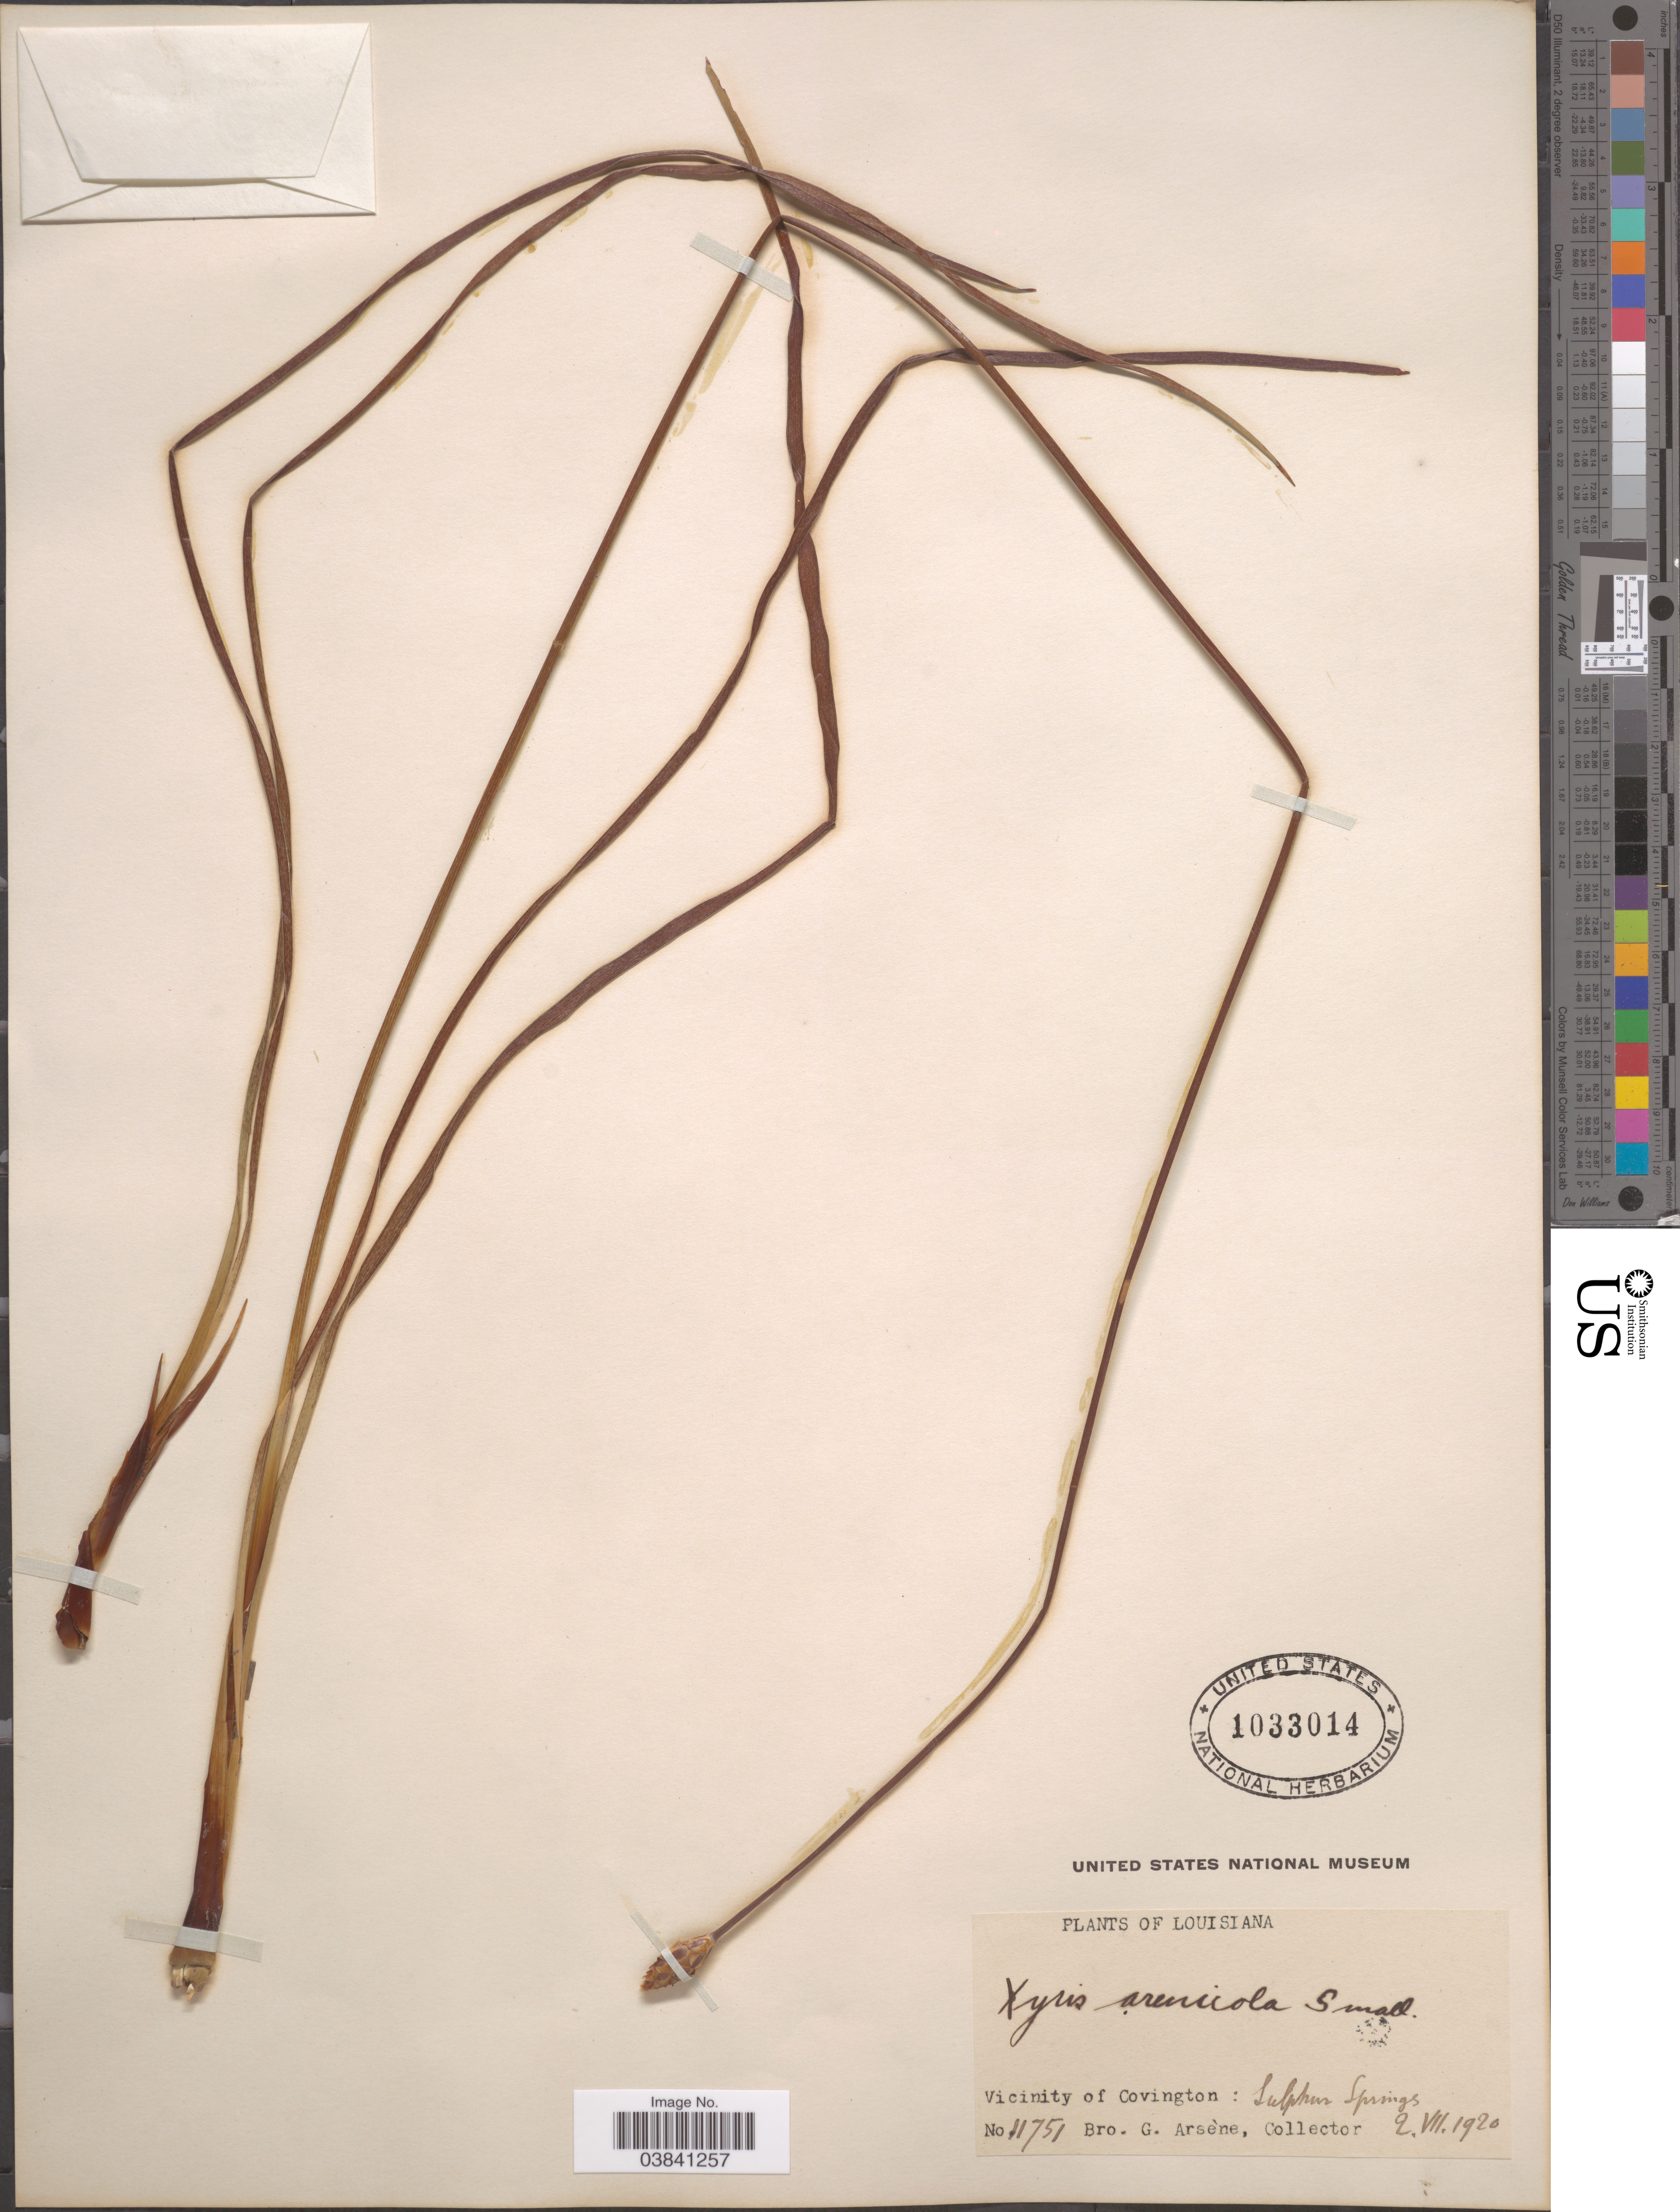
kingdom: Plantae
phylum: Tracheophyta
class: Liliopsida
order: Poales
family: Xyridaceae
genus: Xyris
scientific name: Xyris caroliniana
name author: Walter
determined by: Strong, Mark T., (BOT), Smithsonian Institution - National Museum of Natural History (UNITED STATES)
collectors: Bro. G. Arsène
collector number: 11751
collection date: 1920-07-02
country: United States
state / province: Louisiana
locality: Vicinity of Covington: Sulphur Springs.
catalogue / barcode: US 1033014